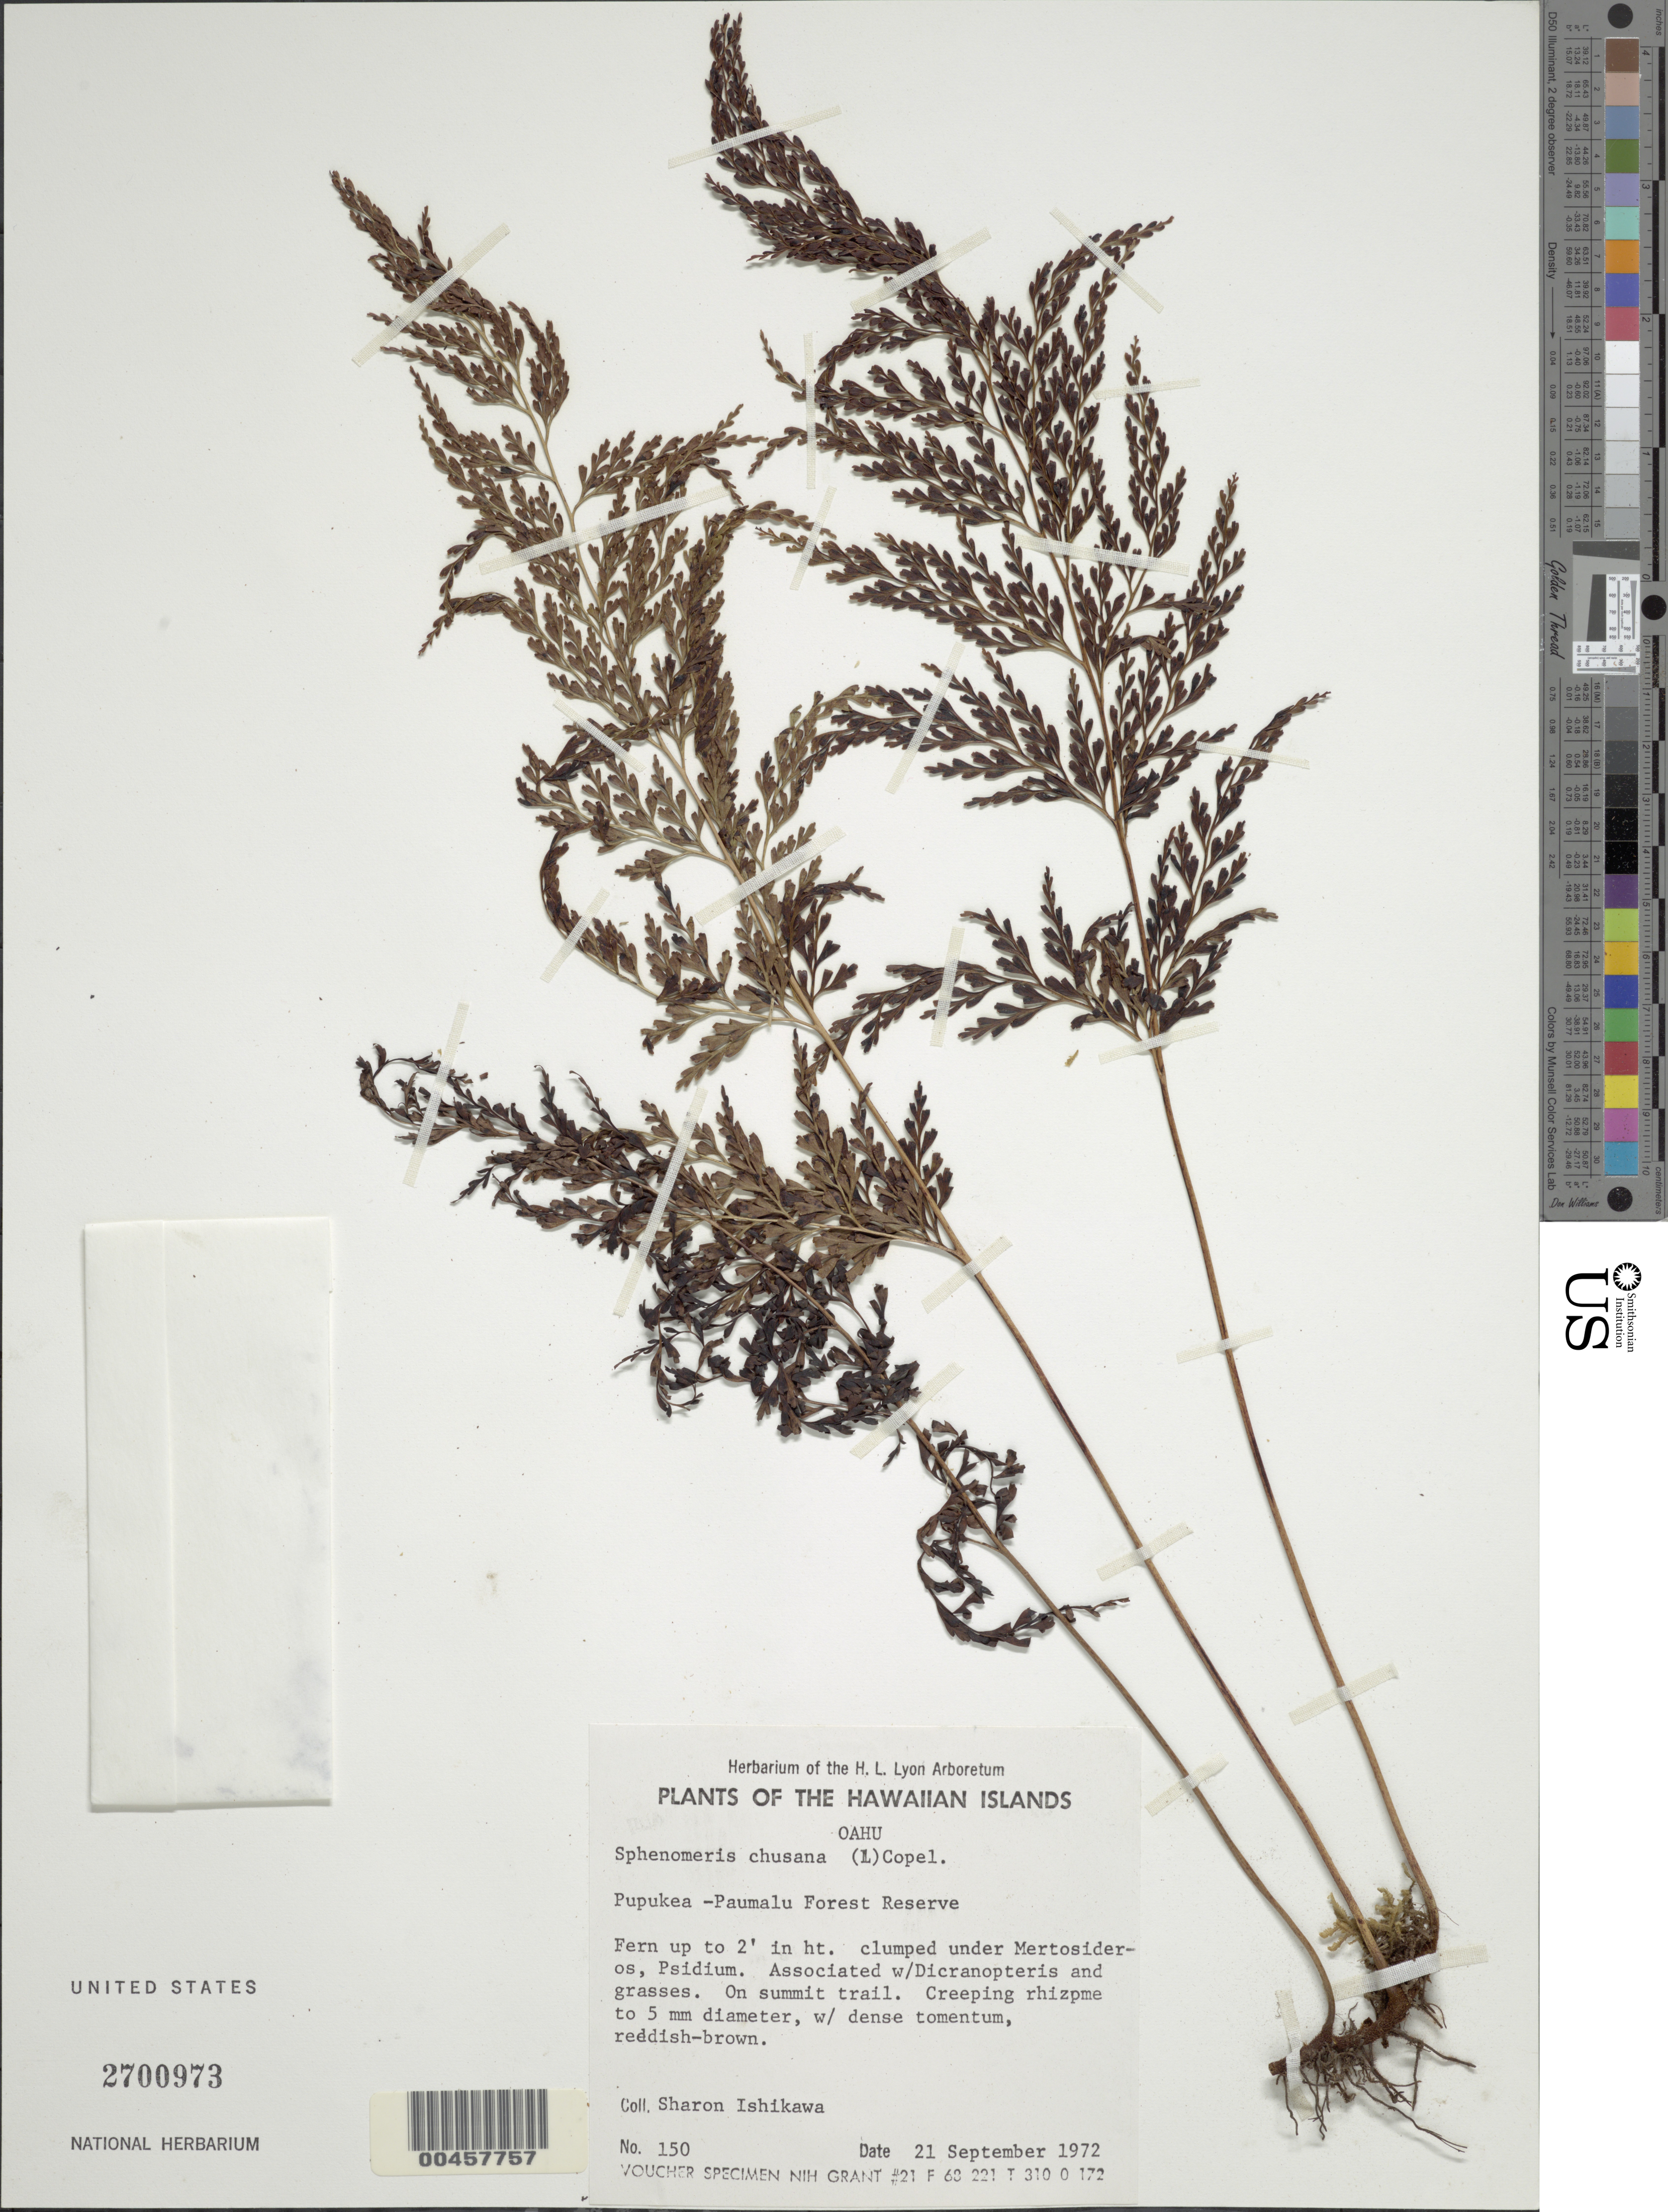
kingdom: Plantae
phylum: Tracheophyta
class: Polypodiopsida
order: Polypodiales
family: Lindsaeaceae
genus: Sphenomeris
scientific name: Sphenomeris chinensis var. chinensis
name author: (L.) Maxon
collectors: S. S. Ishikawa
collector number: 150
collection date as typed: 21 Sep 1972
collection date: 1972-09-21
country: United States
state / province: Hawaii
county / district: Honolulu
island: Oahu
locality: Pupukea-Paumalu Forest Reserve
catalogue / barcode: US 2700973